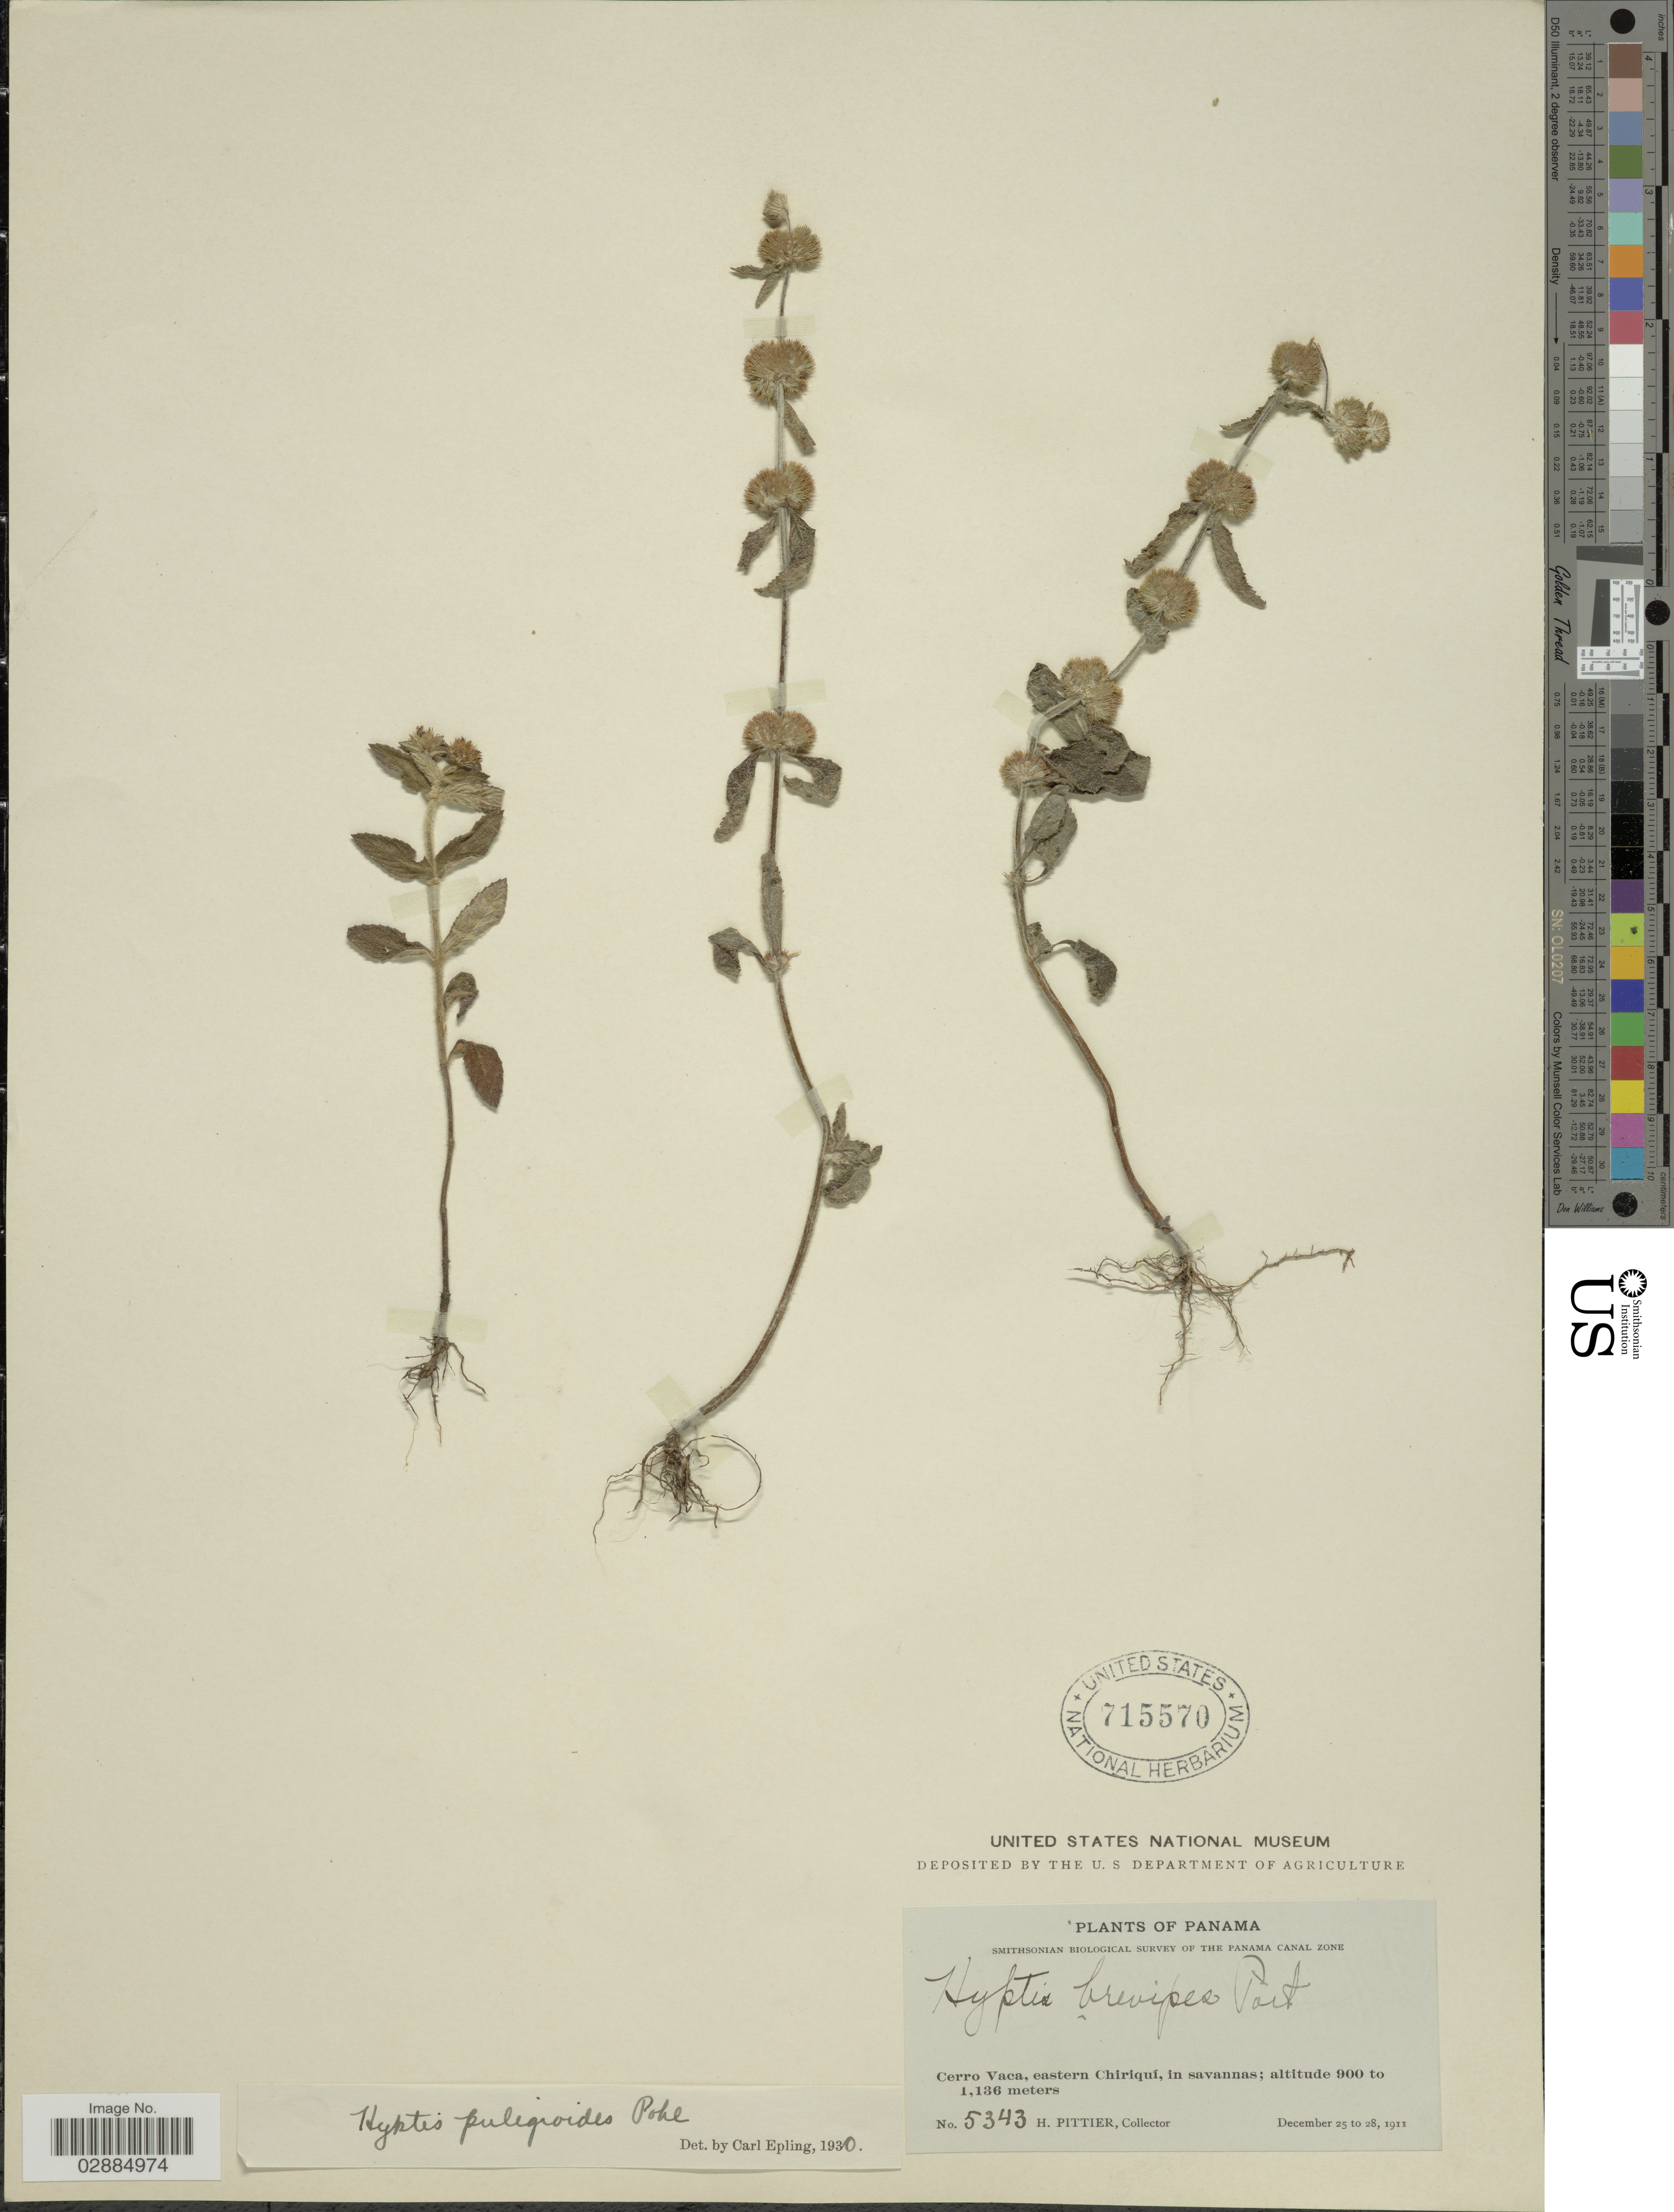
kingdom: Plantae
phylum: Tracheophyta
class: Magnoliopsida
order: Lamiales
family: Lamiaceae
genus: Hyptis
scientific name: Hyptis pulegioides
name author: Pohl ex Benth.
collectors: H. F. Pittier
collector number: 5343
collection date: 1911-12-25/1911-12-28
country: Panama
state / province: Chiriqui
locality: Cerro Vaca, eastern Chiriqui, in savannas.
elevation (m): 900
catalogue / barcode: US 715570